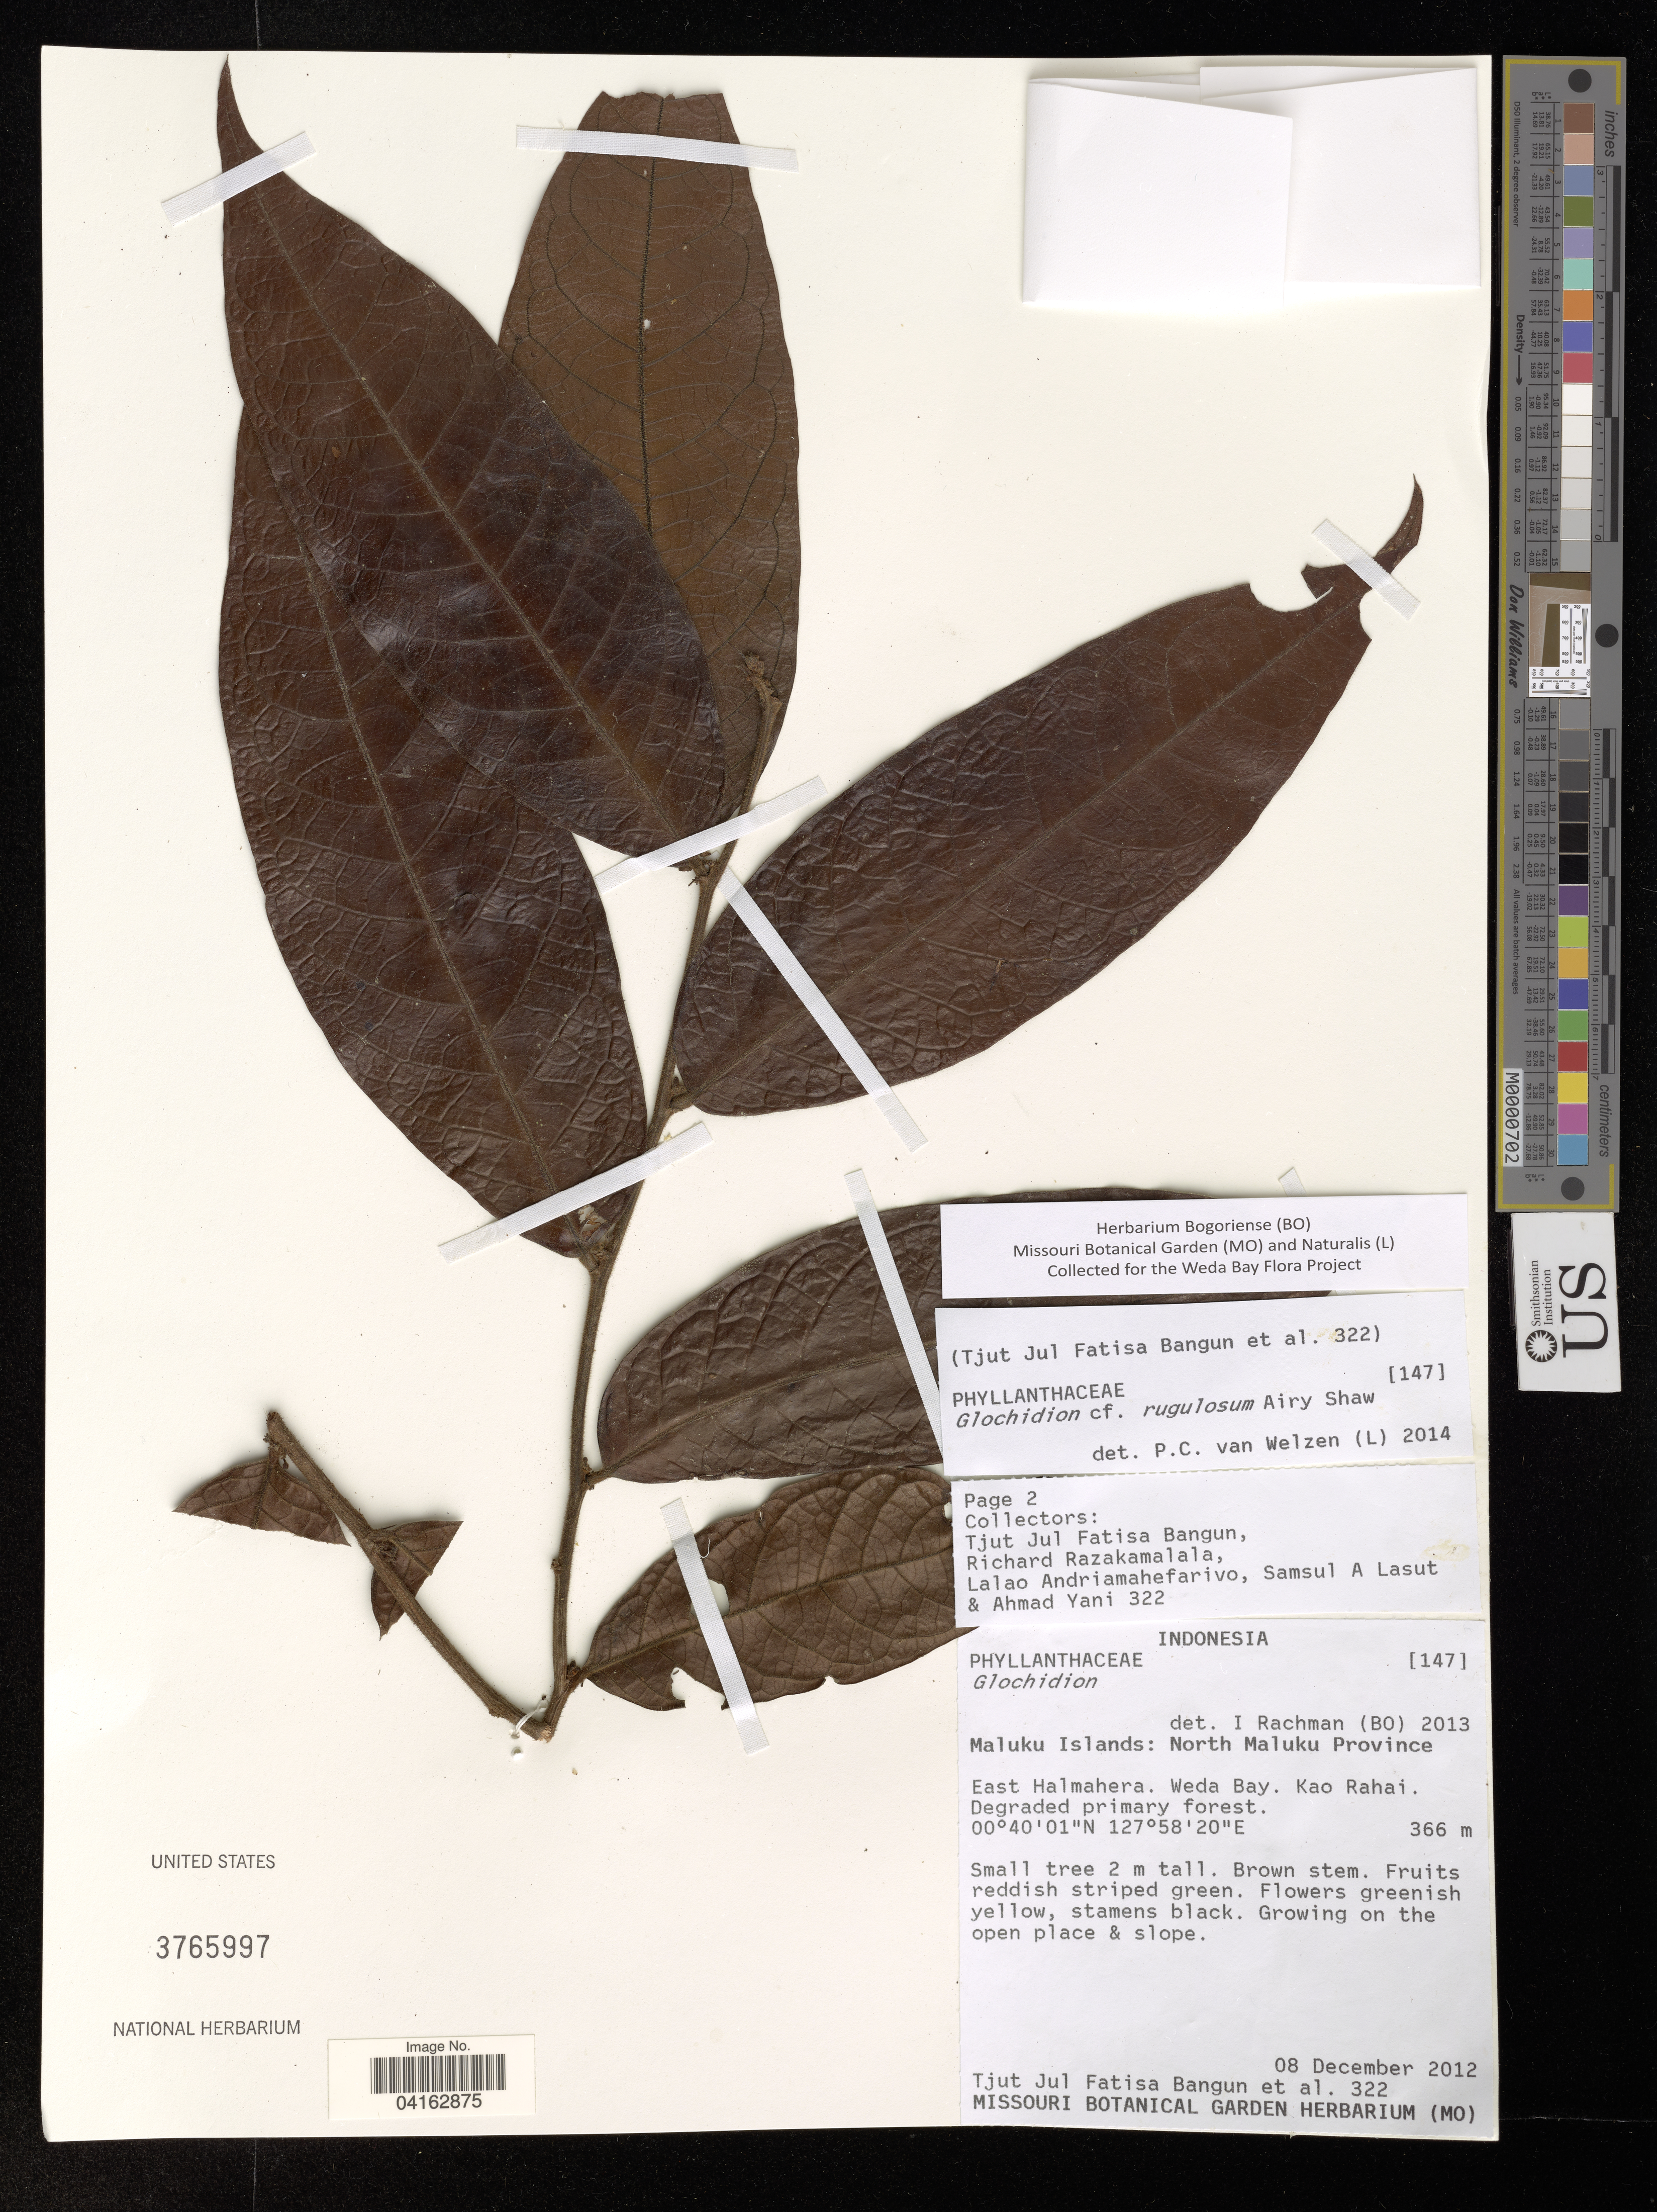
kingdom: Plantae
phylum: Tracheophyta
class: Magnoliopsida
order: Malpighiales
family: Phyllanthaceae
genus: Glochidion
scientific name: Glochidion rugulosum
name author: Airy Shaw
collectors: T. Bangun, R. Razakamalala, L. Andriamahefarivo, S. Lasut & A. Yani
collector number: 322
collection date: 2012-12-08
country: Indonesia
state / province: Maluku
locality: Maluku Islands: North Maluku Province. East Halmahera. Weda Bay. Kao Rahai.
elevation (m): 366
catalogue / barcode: US 3765997